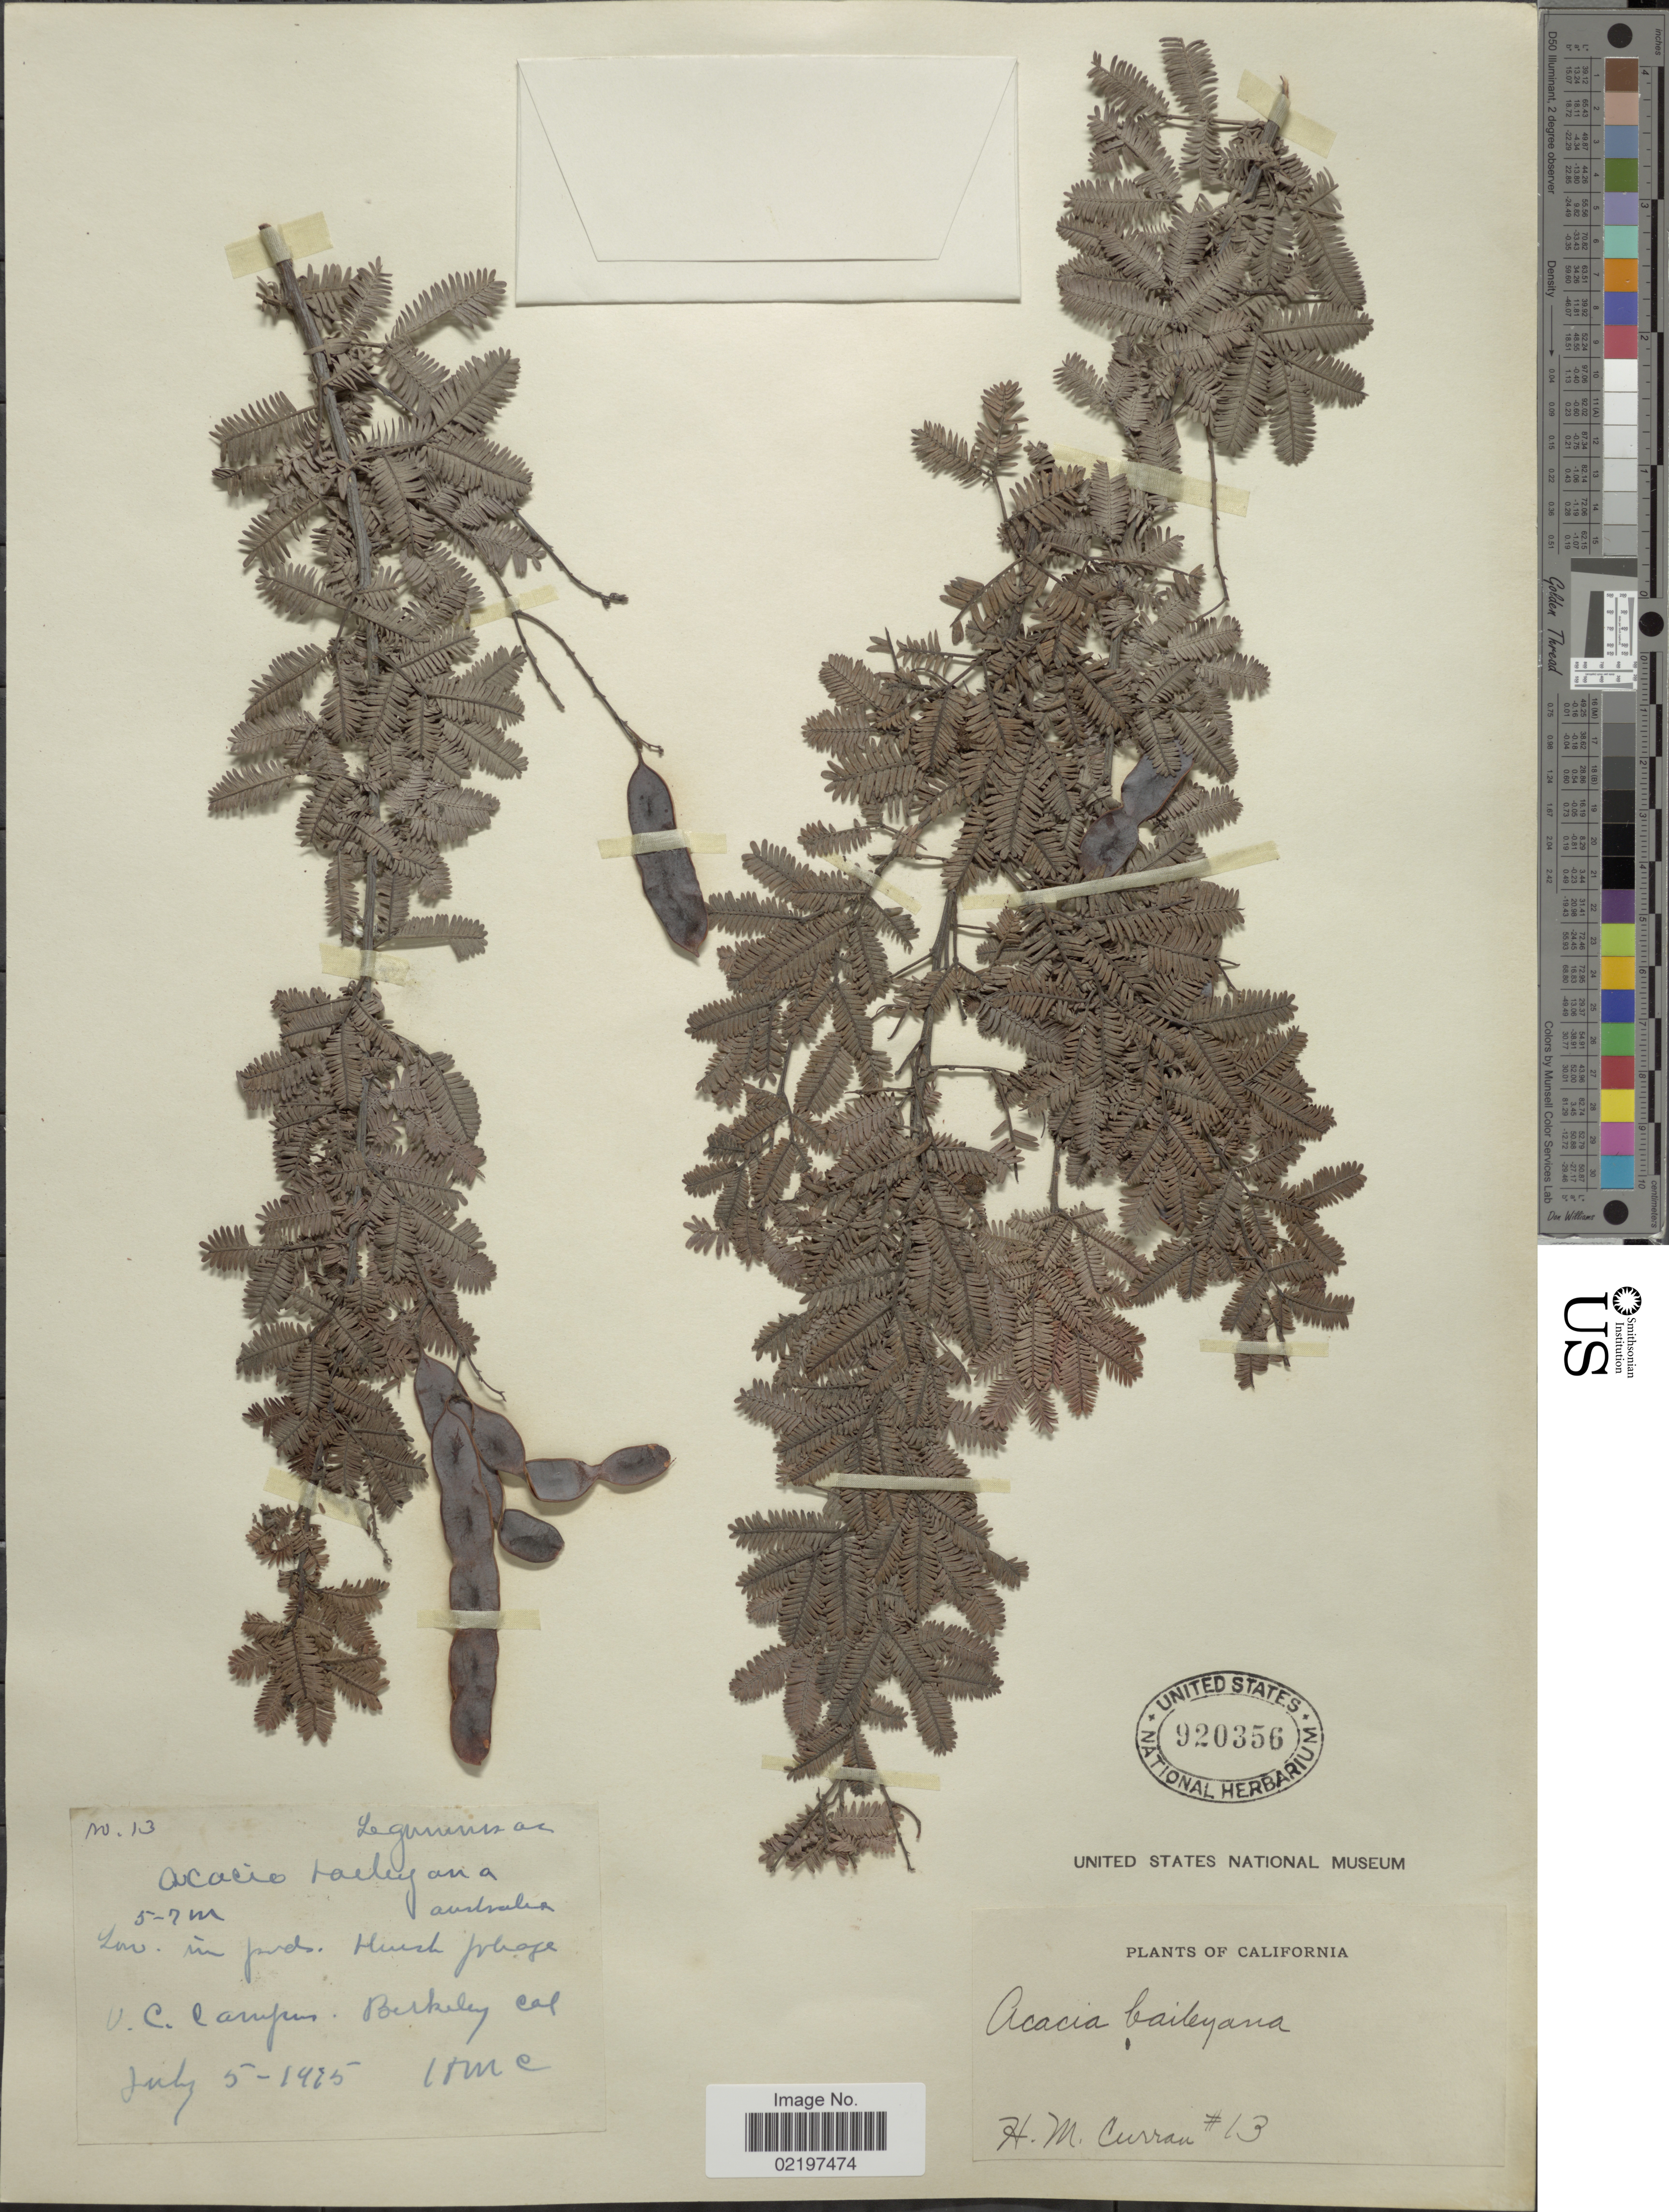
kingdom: Plantae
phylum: Tracheophyta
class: Magnoliopsida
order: Fabales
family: Fabaceae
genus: Acacia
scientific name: Acacia baileyana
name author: F. Muell.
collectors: H. M. Curran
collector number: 13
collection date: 1915-07-05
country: United States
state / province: California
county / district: Alameda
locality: U.C. Campus, Berkeley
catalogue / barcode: US 920356